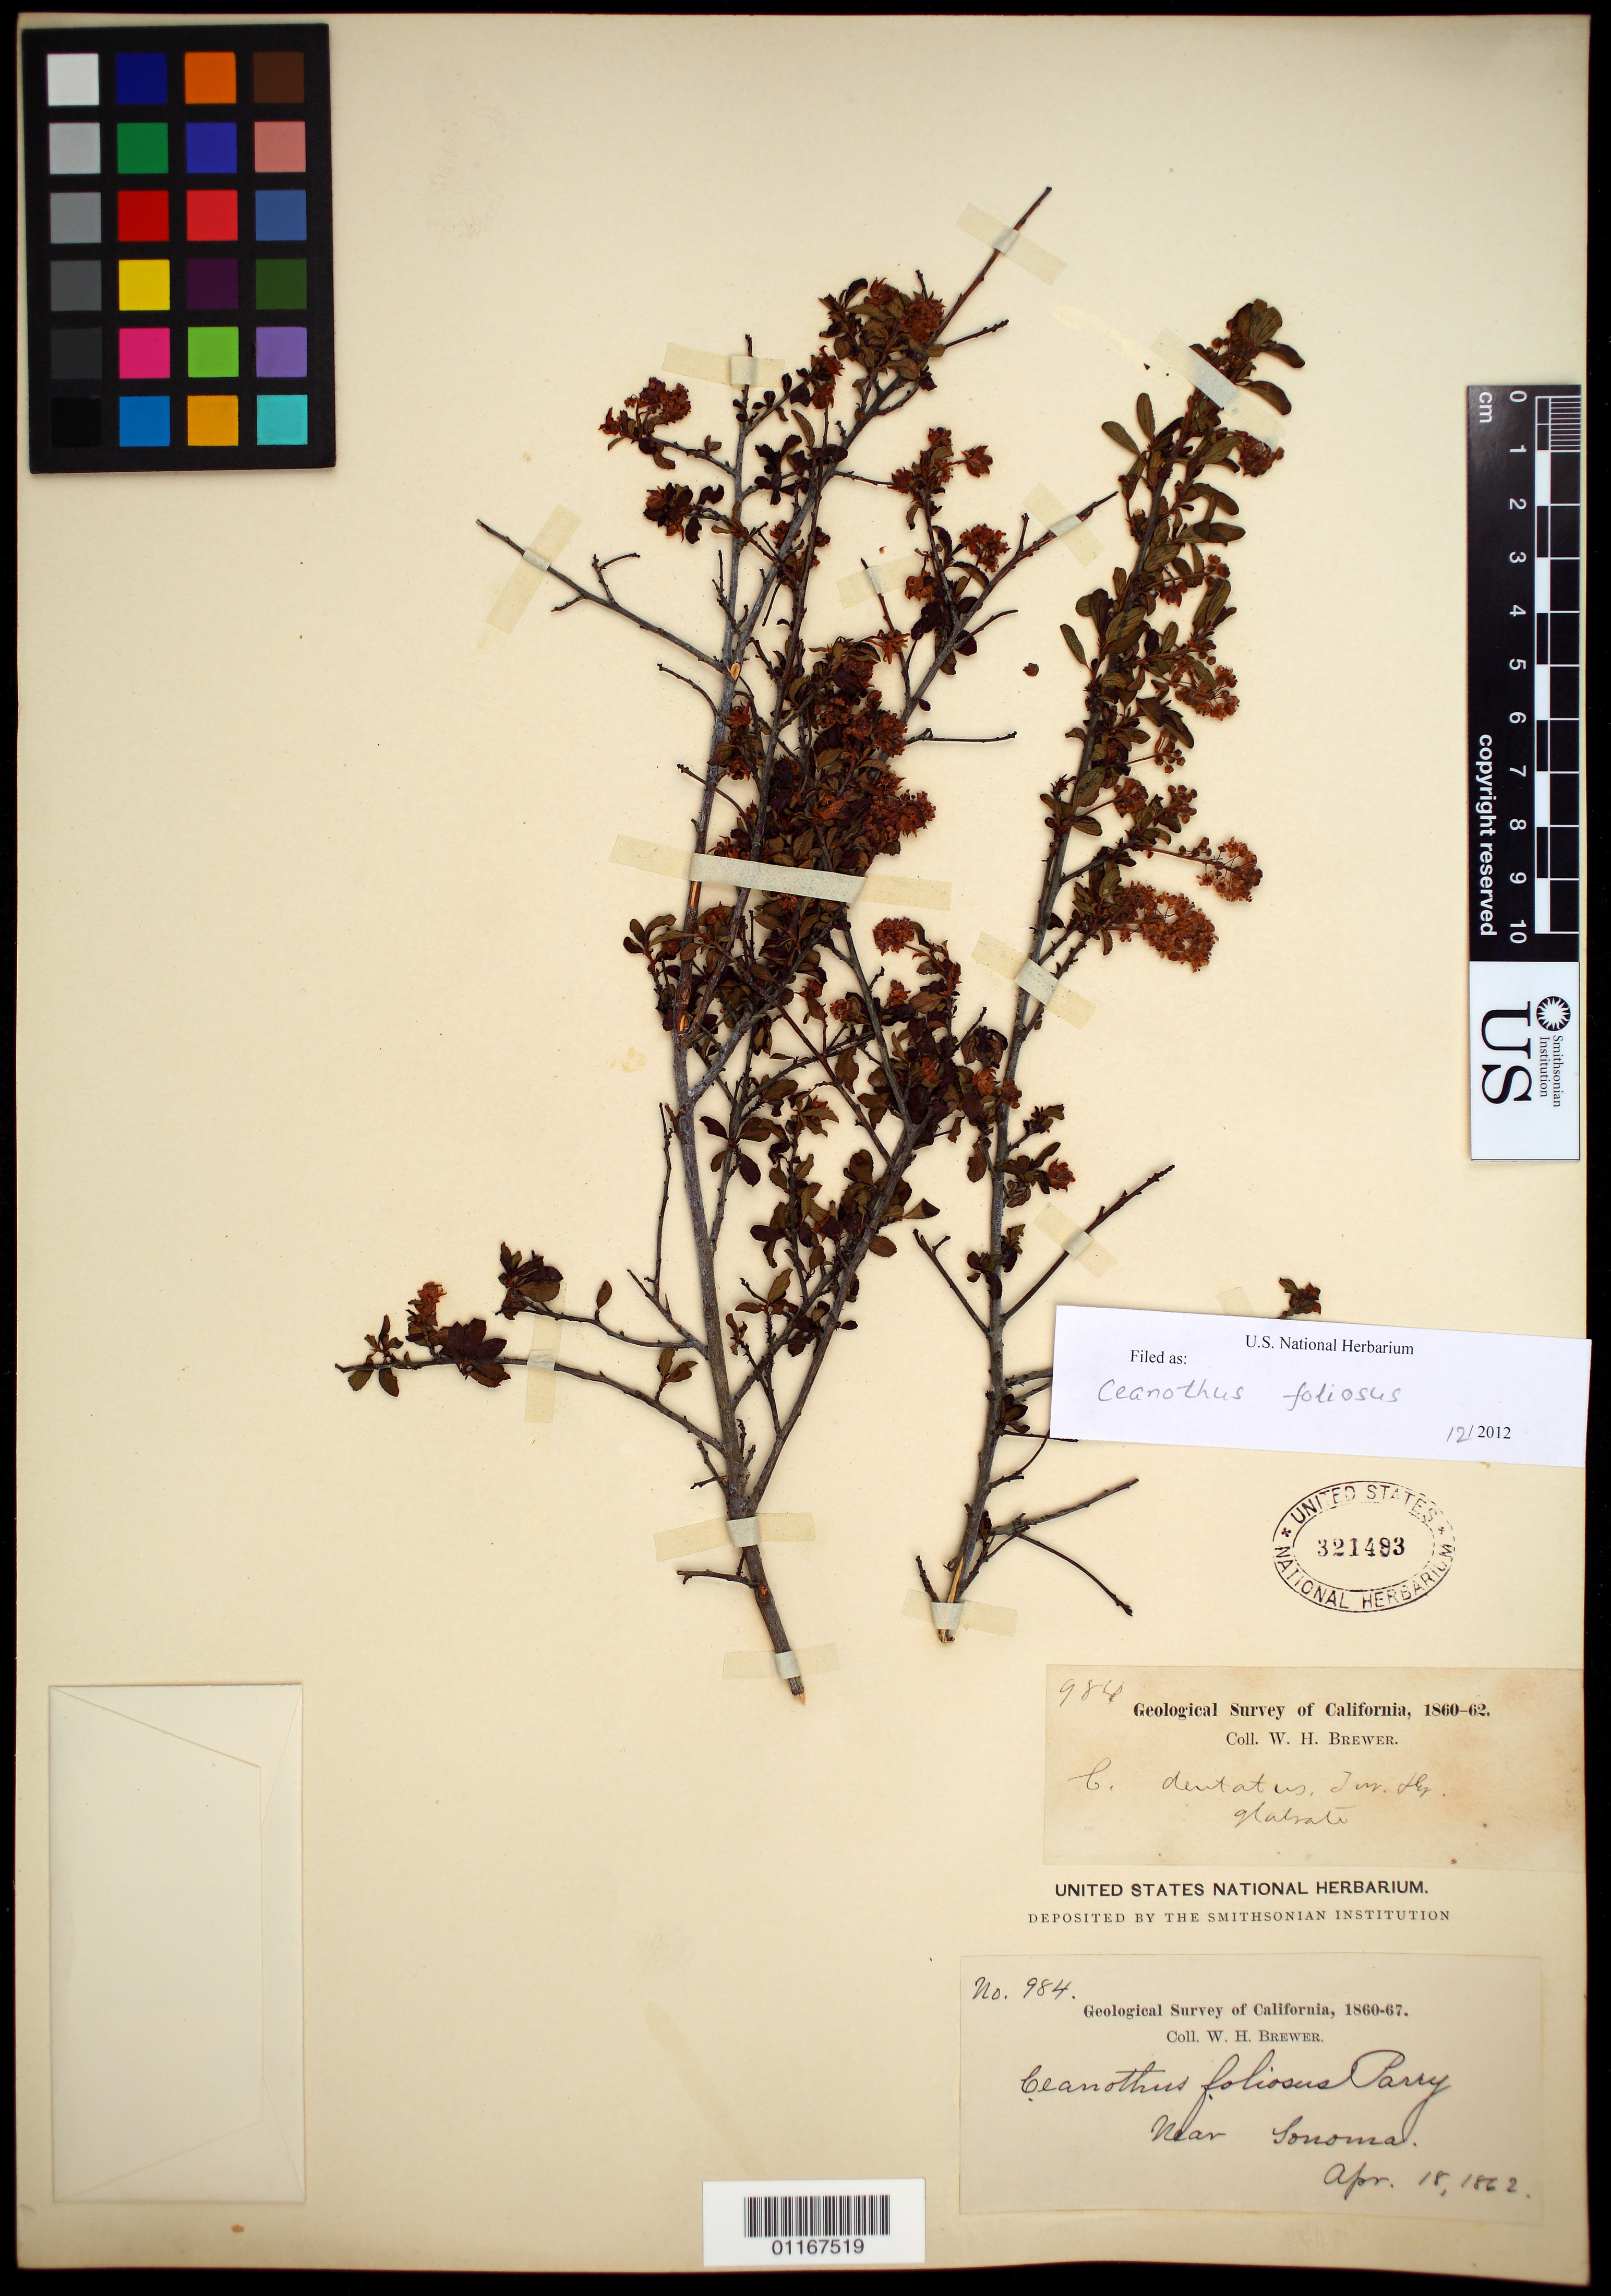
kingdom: Plantae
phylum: Tracheophyta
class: Magnoliopsida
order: Rosales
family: Rhamnaceae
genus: Ceanothus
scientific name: Ceanothus foliosus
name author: Parry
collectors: W. H. Brewer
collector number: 984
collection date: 1862-04-18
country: United States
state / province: California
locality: Near Sonoma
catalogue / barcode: US 321483